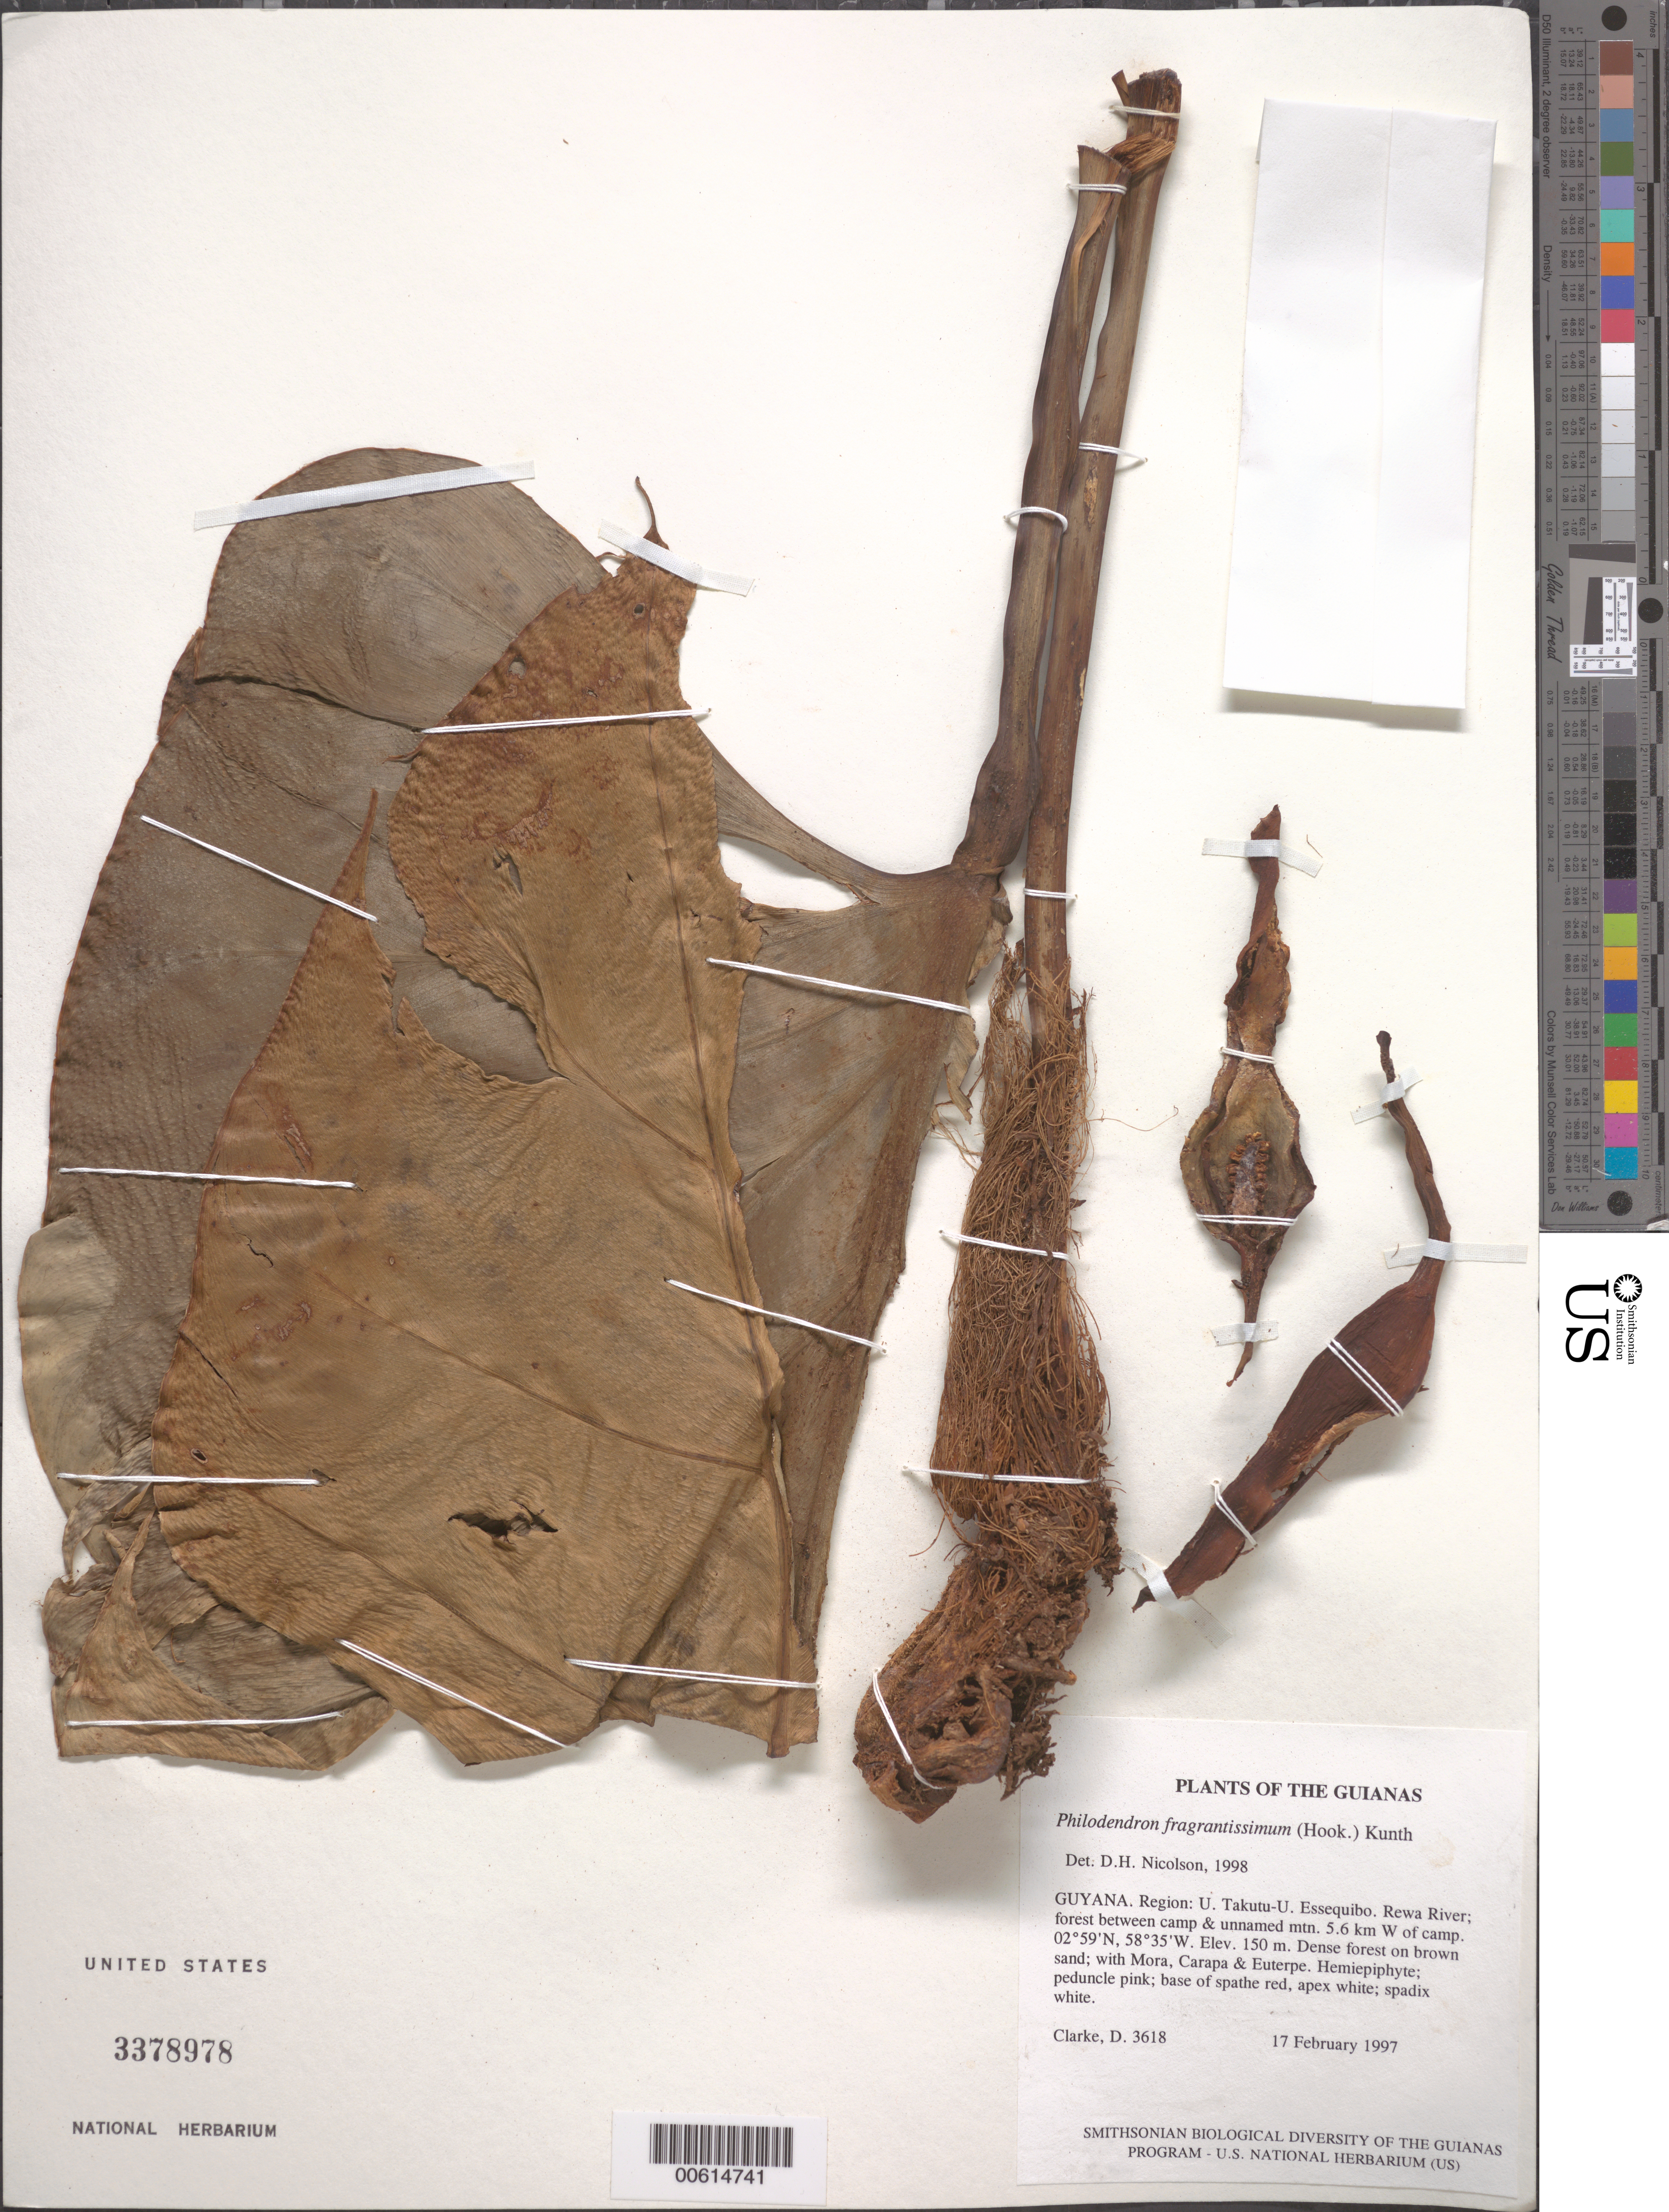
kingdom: Plantae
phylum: Tracheophyta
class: Liliopsida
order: Alismatales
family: Araceae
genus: Philodendron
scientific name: Philodendron fragrantissimum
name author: (G. Don) Kunth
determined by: Nicolson, Dan H.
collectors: H. D. Clarke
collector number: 3618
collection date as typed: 17 February 1997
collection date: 1997-02-17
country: Guyana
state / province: U. Takutu-U. Essequibo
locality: Rewa River; forest between camp & unnamed mtn. 5.6 km W of camp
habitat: Dense forest on brown sand; with Mora, Carapa & Euterpe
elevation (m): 150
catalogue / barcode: US 3378978